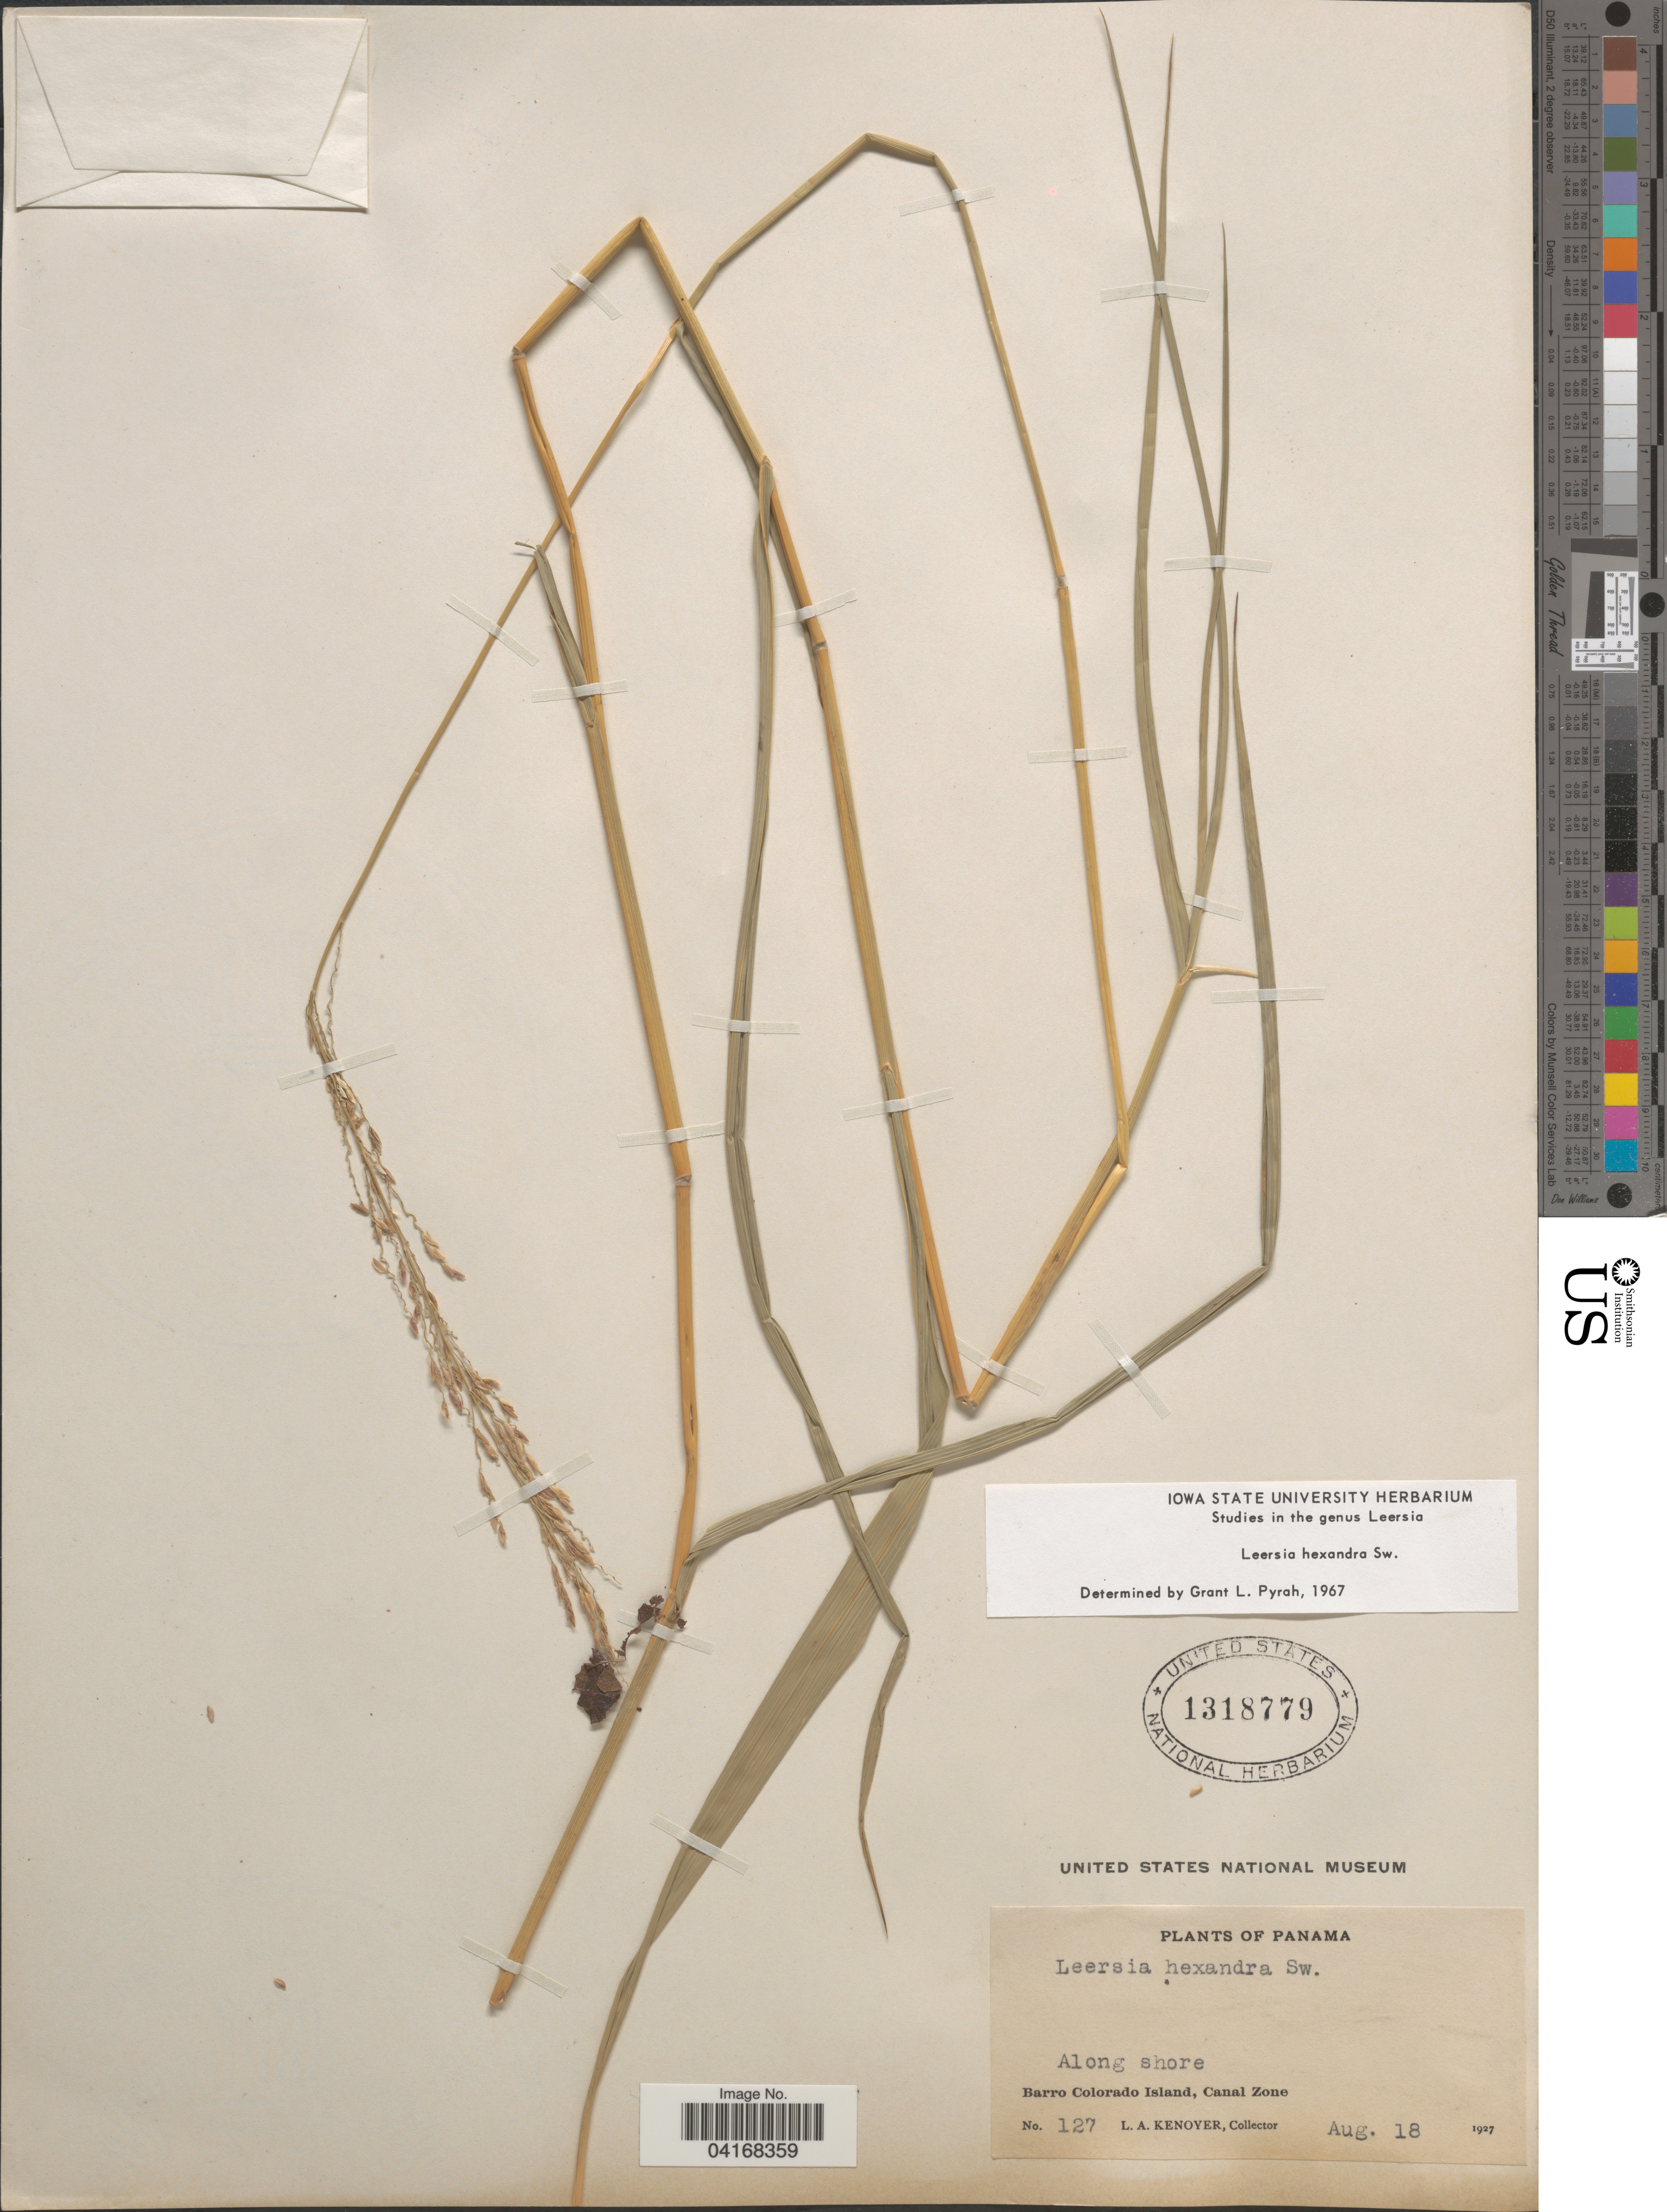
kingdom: Plantae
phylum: Tracheophyta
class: Liliopsida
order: Poales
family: Poaceae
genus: Leersia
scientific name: Leersia hexandra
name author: Sw.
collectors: L. A. Kenoyer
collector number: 127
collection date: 1927-08-18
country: Panama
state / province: Colón / Panamá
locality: Barro Colorado Island, Canal Zone.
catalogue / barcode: US 1318779